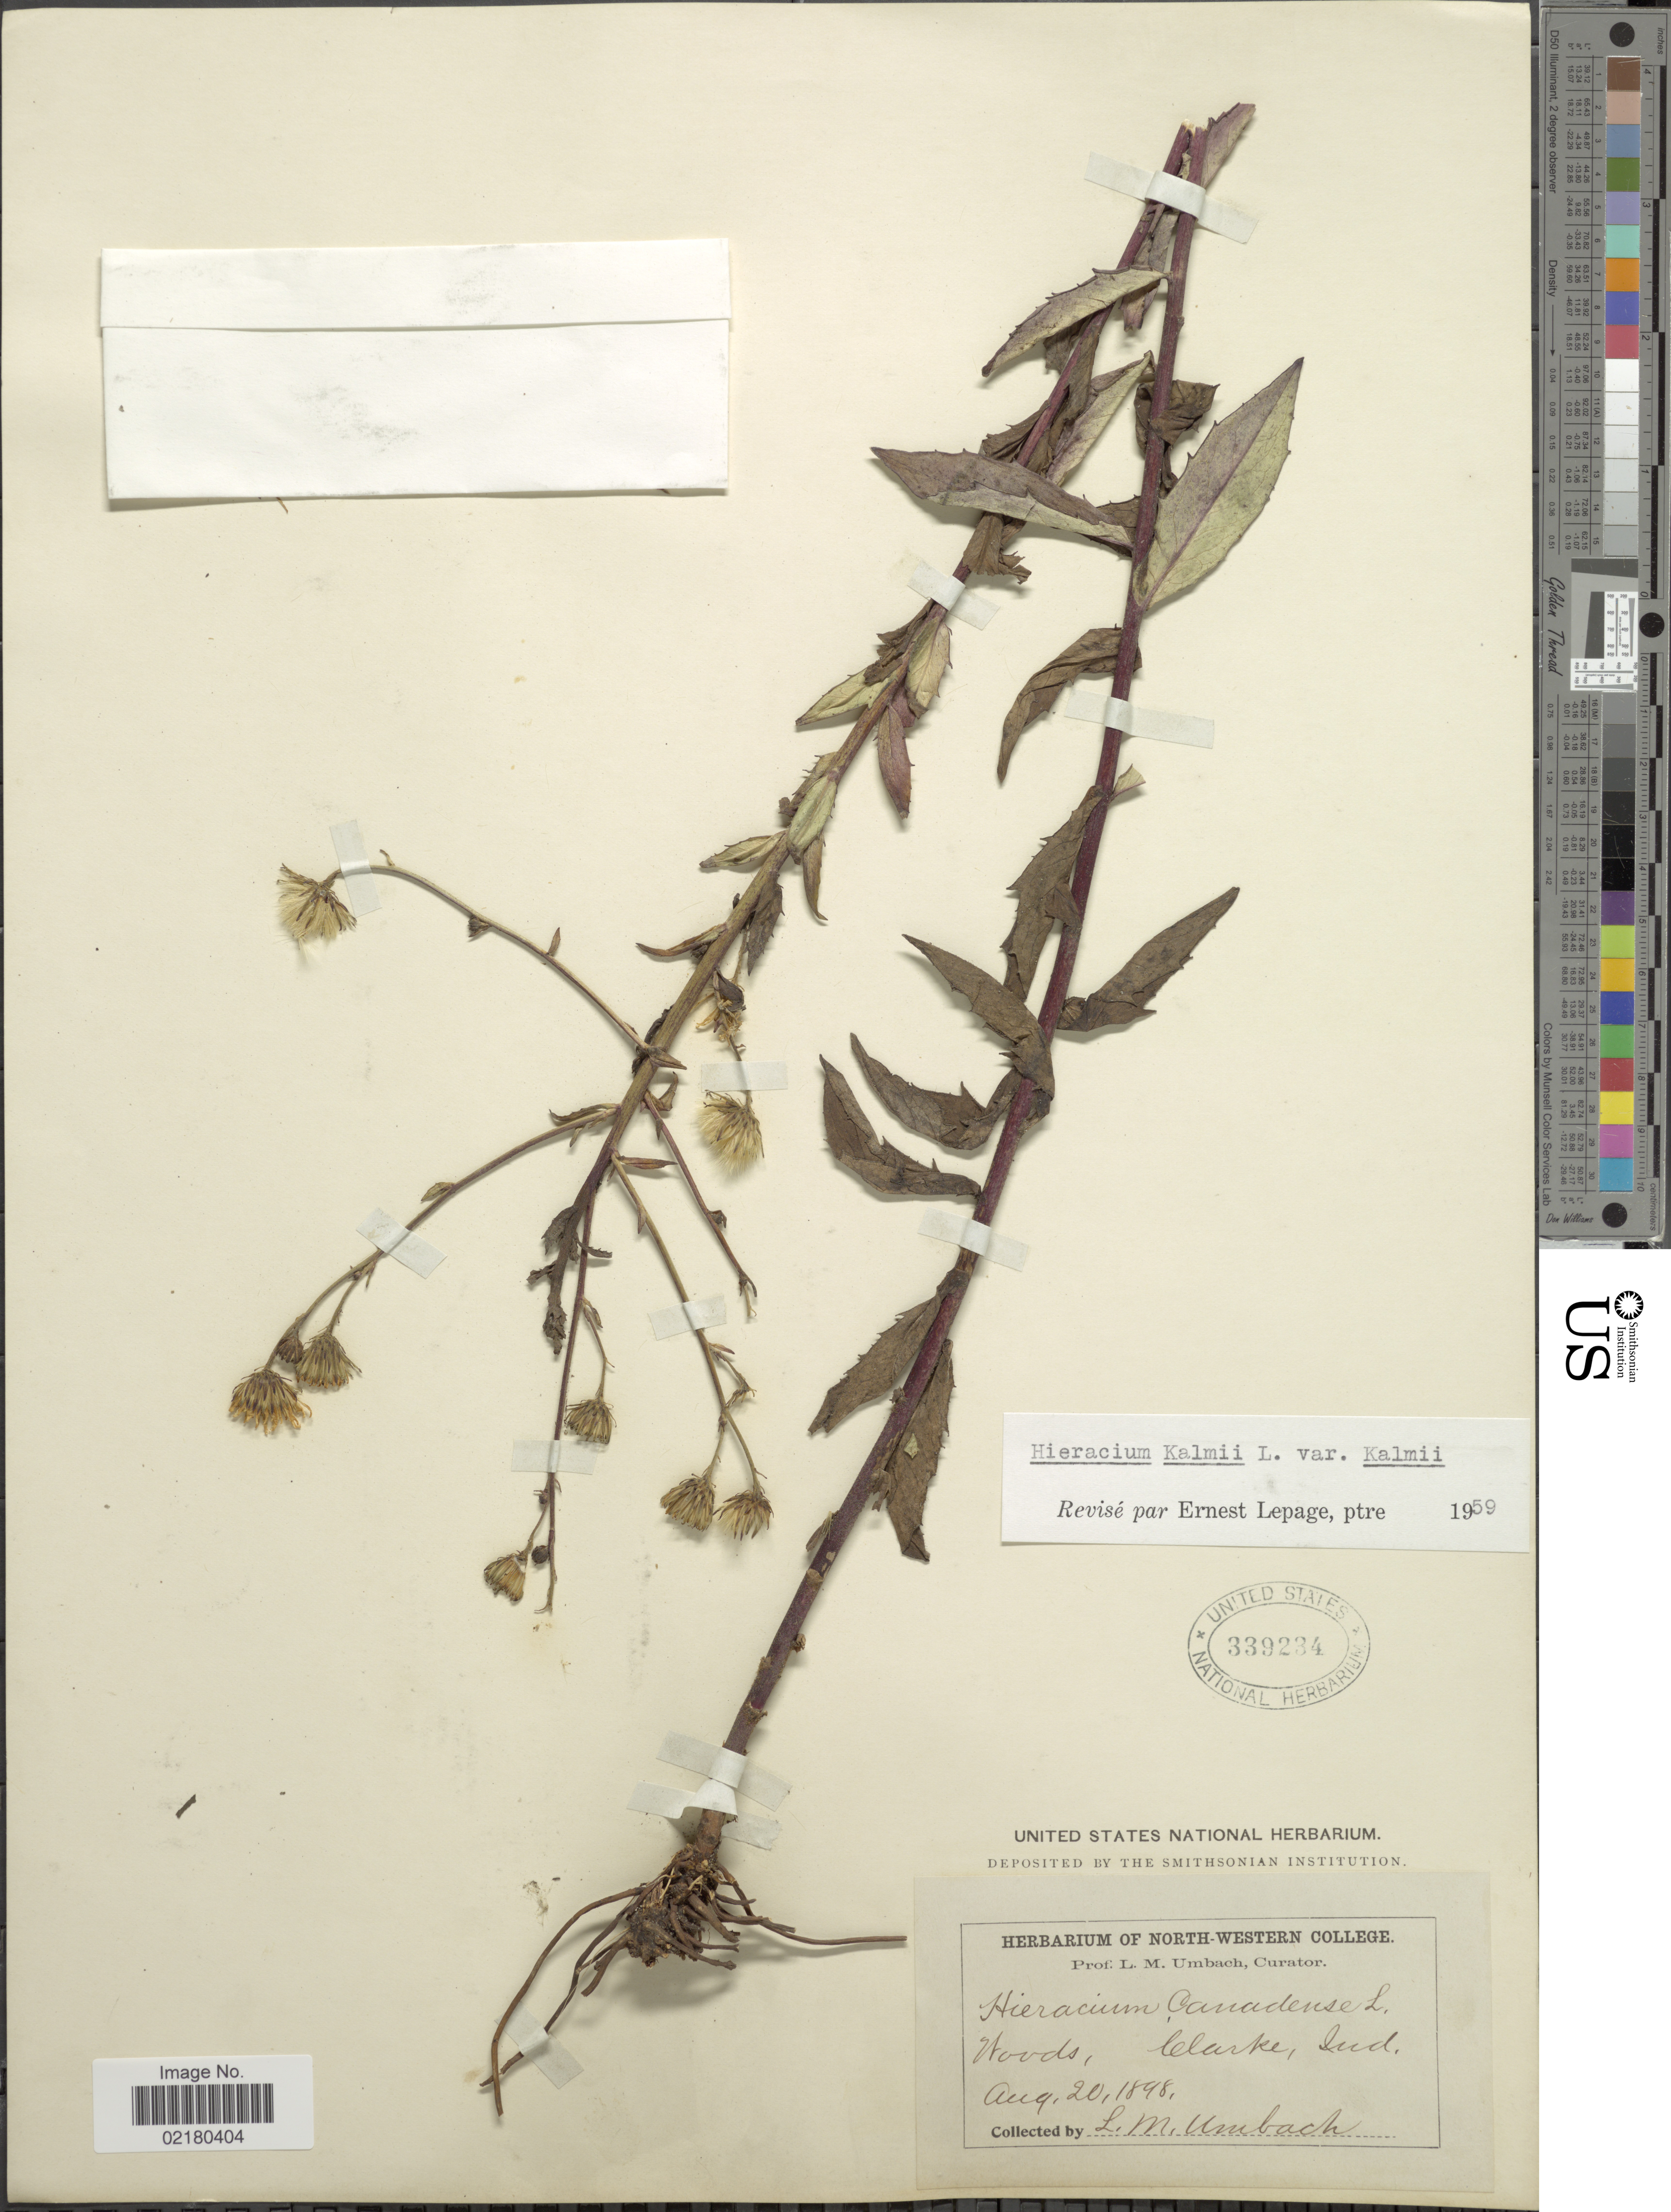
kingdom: Plantae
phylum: Tracheophyta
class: Magnoliopsida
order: Asterales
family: Asteraceae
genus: Hieracium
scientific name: Hieracium umbellatum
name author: L.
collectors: L. M. Umbach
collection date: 1898-08-20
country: United States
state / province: Indiana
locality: Woods, Clarke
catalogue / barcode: US 339234